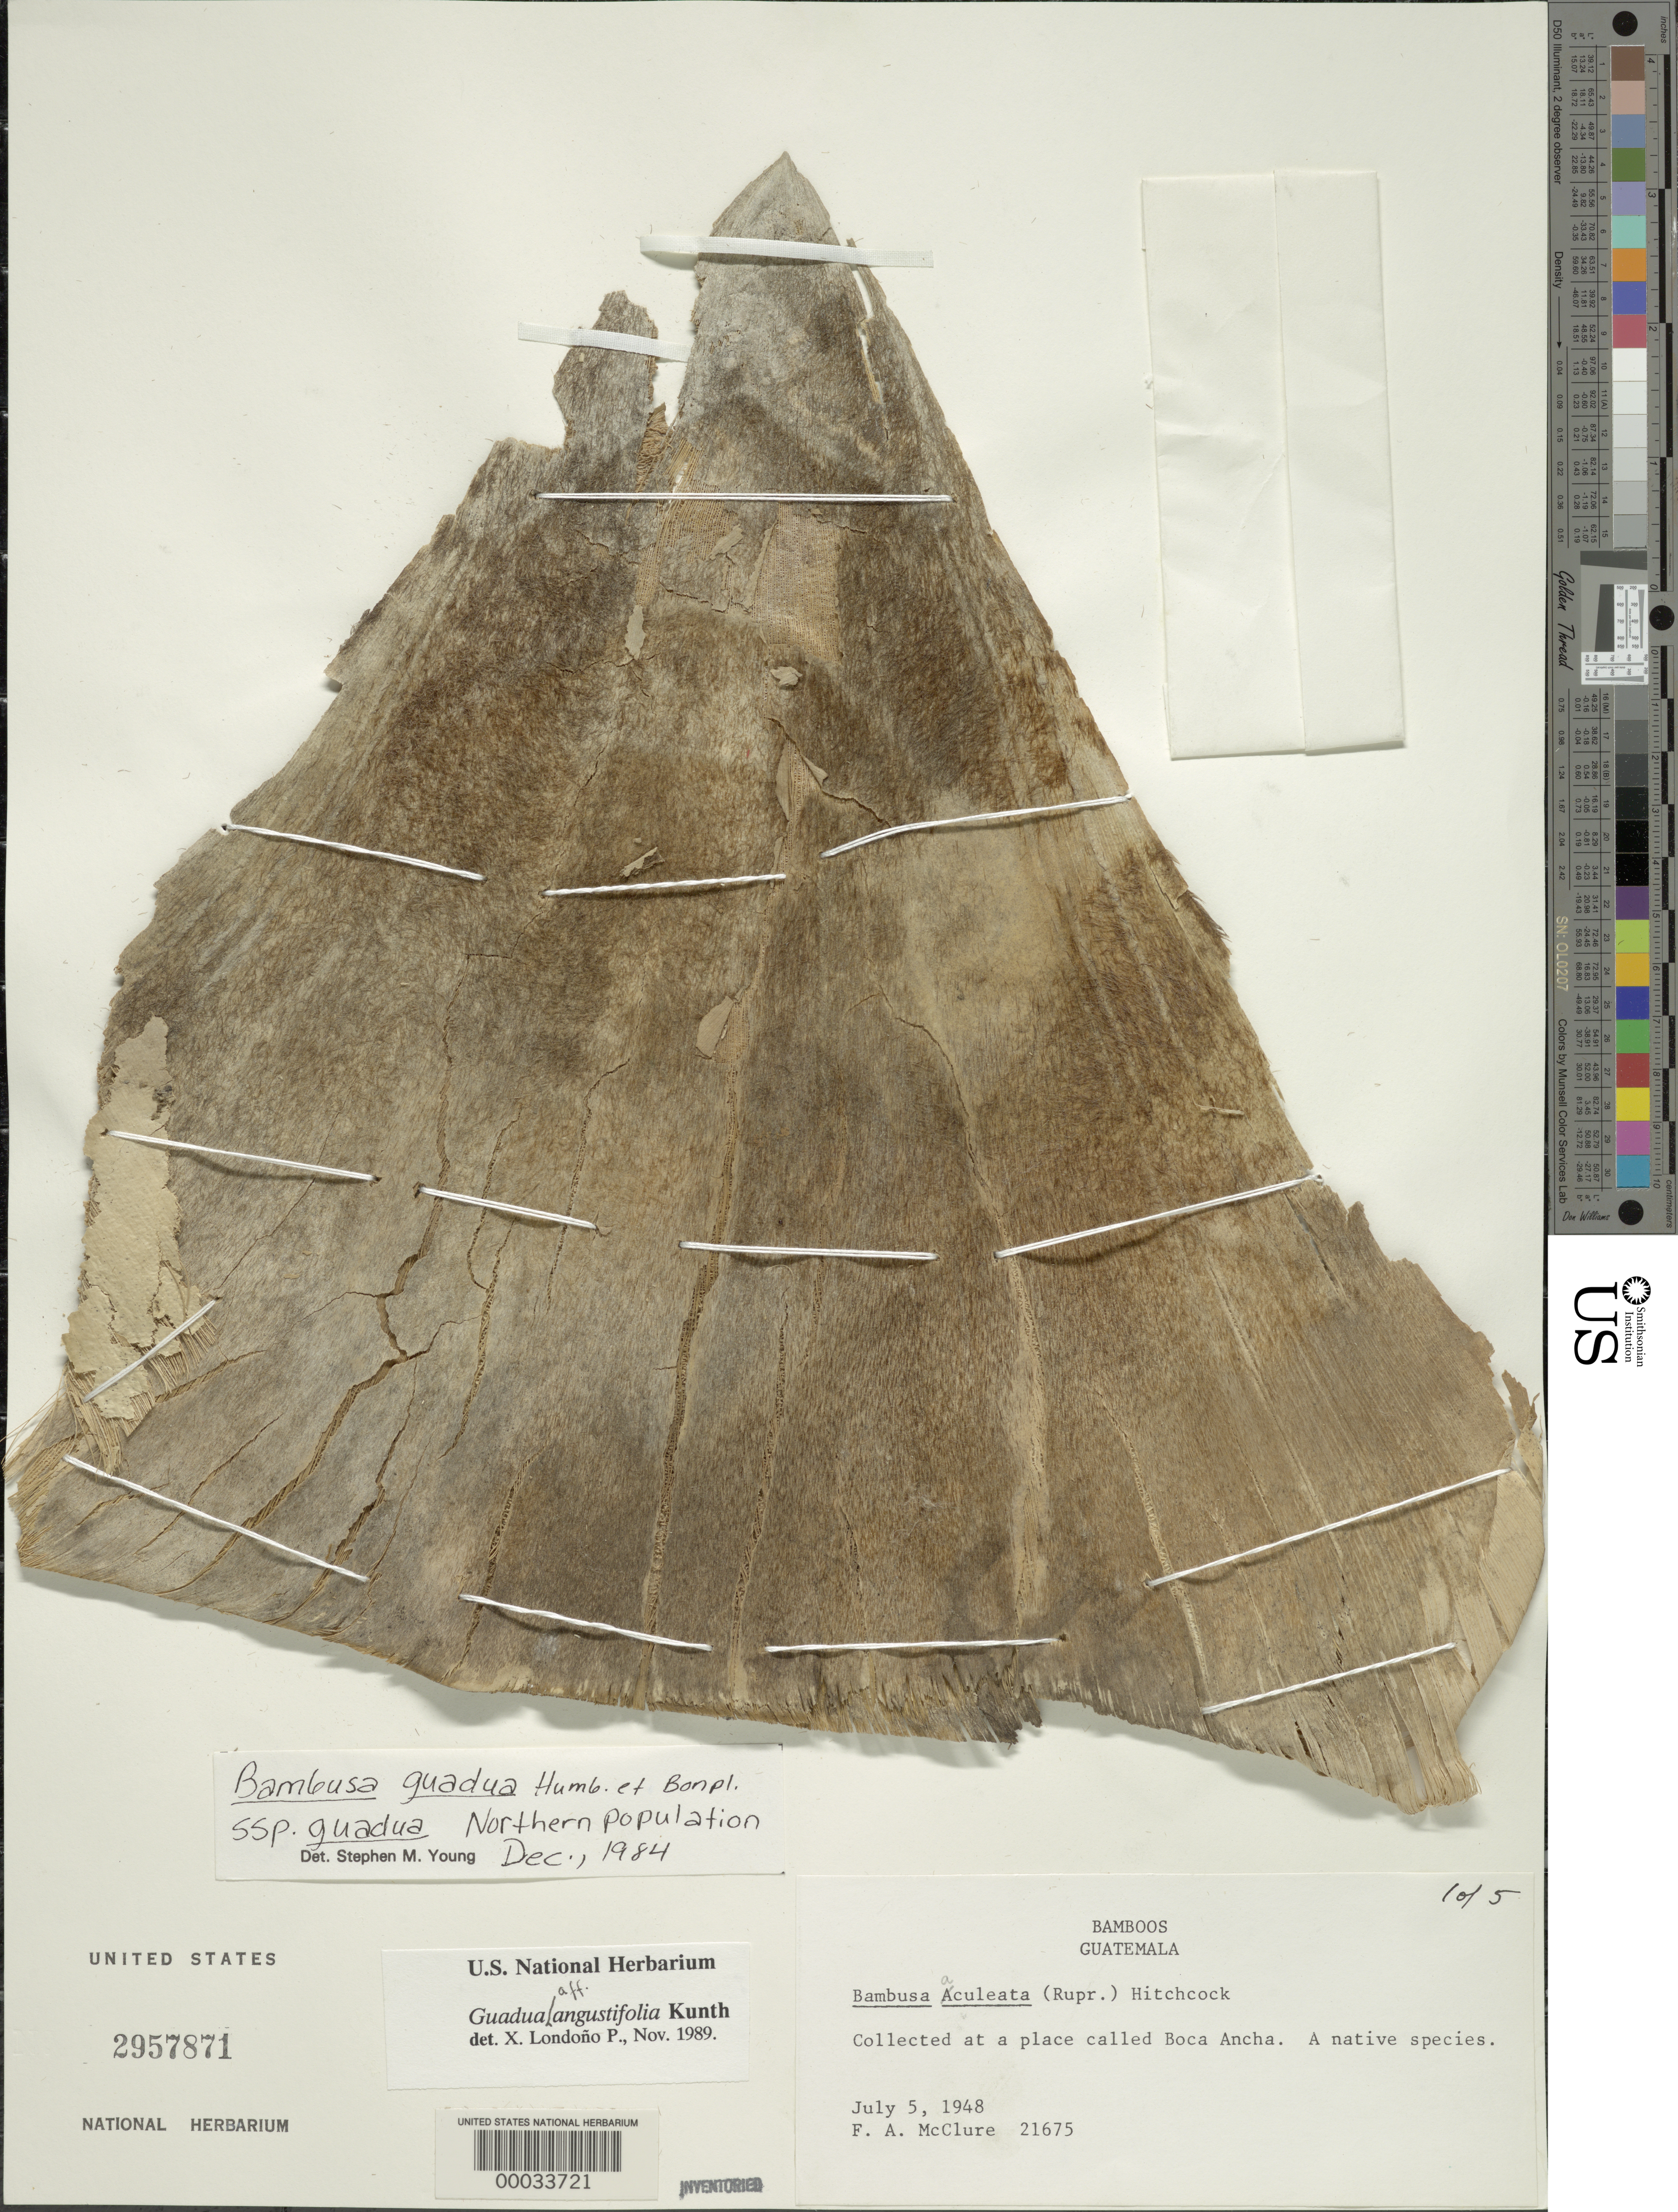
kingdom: Plantae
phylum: Tracheophyta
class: Liliopsida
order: Poales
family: Poaceae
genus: Guadua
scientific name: Guadua angustifolia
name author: Kunth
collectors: F. A. McClure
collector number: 21675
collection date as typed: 05 Jul 1948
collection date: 1948-07-05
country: Guatemala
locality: Boca ancha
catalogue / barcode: US 2957871